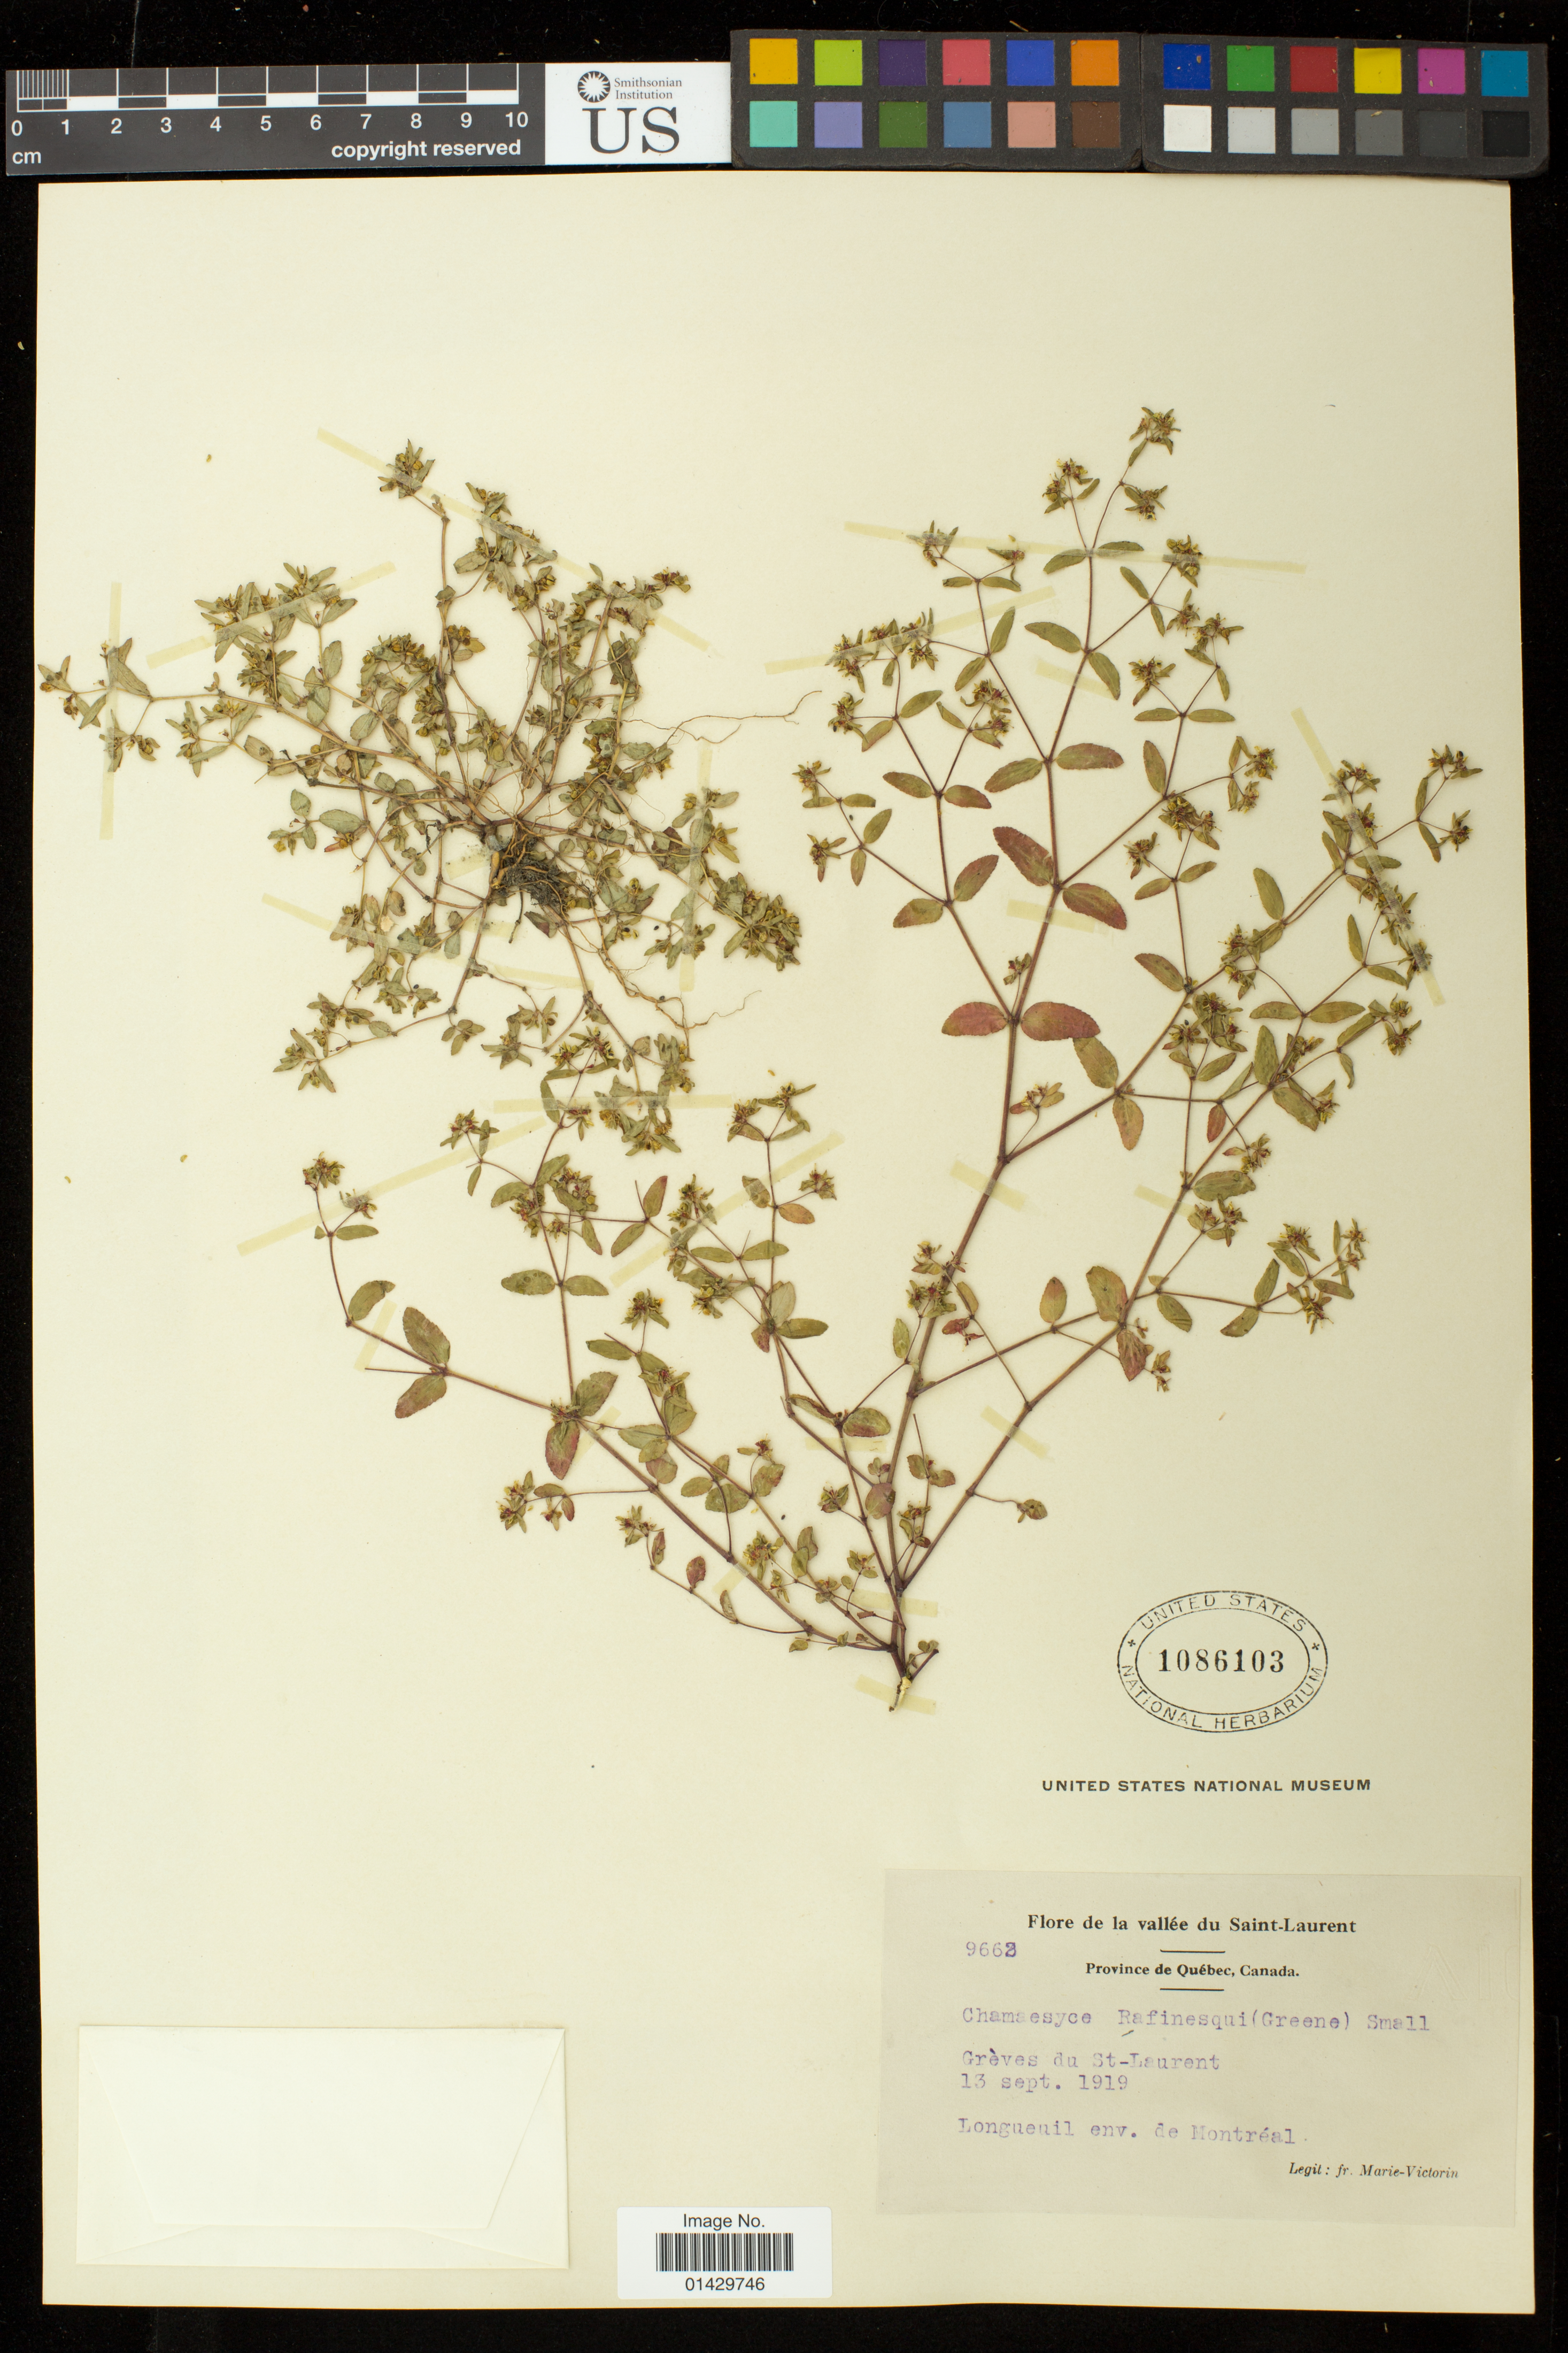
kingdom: Plantae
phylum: Tracheophyta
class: Magnoliopsida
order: Malpighiales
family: Euphorbiaceae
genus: Euphorbia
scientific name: Euphorbia vermiculata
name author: Raf.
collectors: -. Marie-Victorin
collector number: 9662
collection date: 1919-09-13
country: Canada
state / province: Quebec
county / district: Montérégie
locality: Graves du St-Laurent; Longueuil env. de Montreal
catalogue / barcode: US 1086103